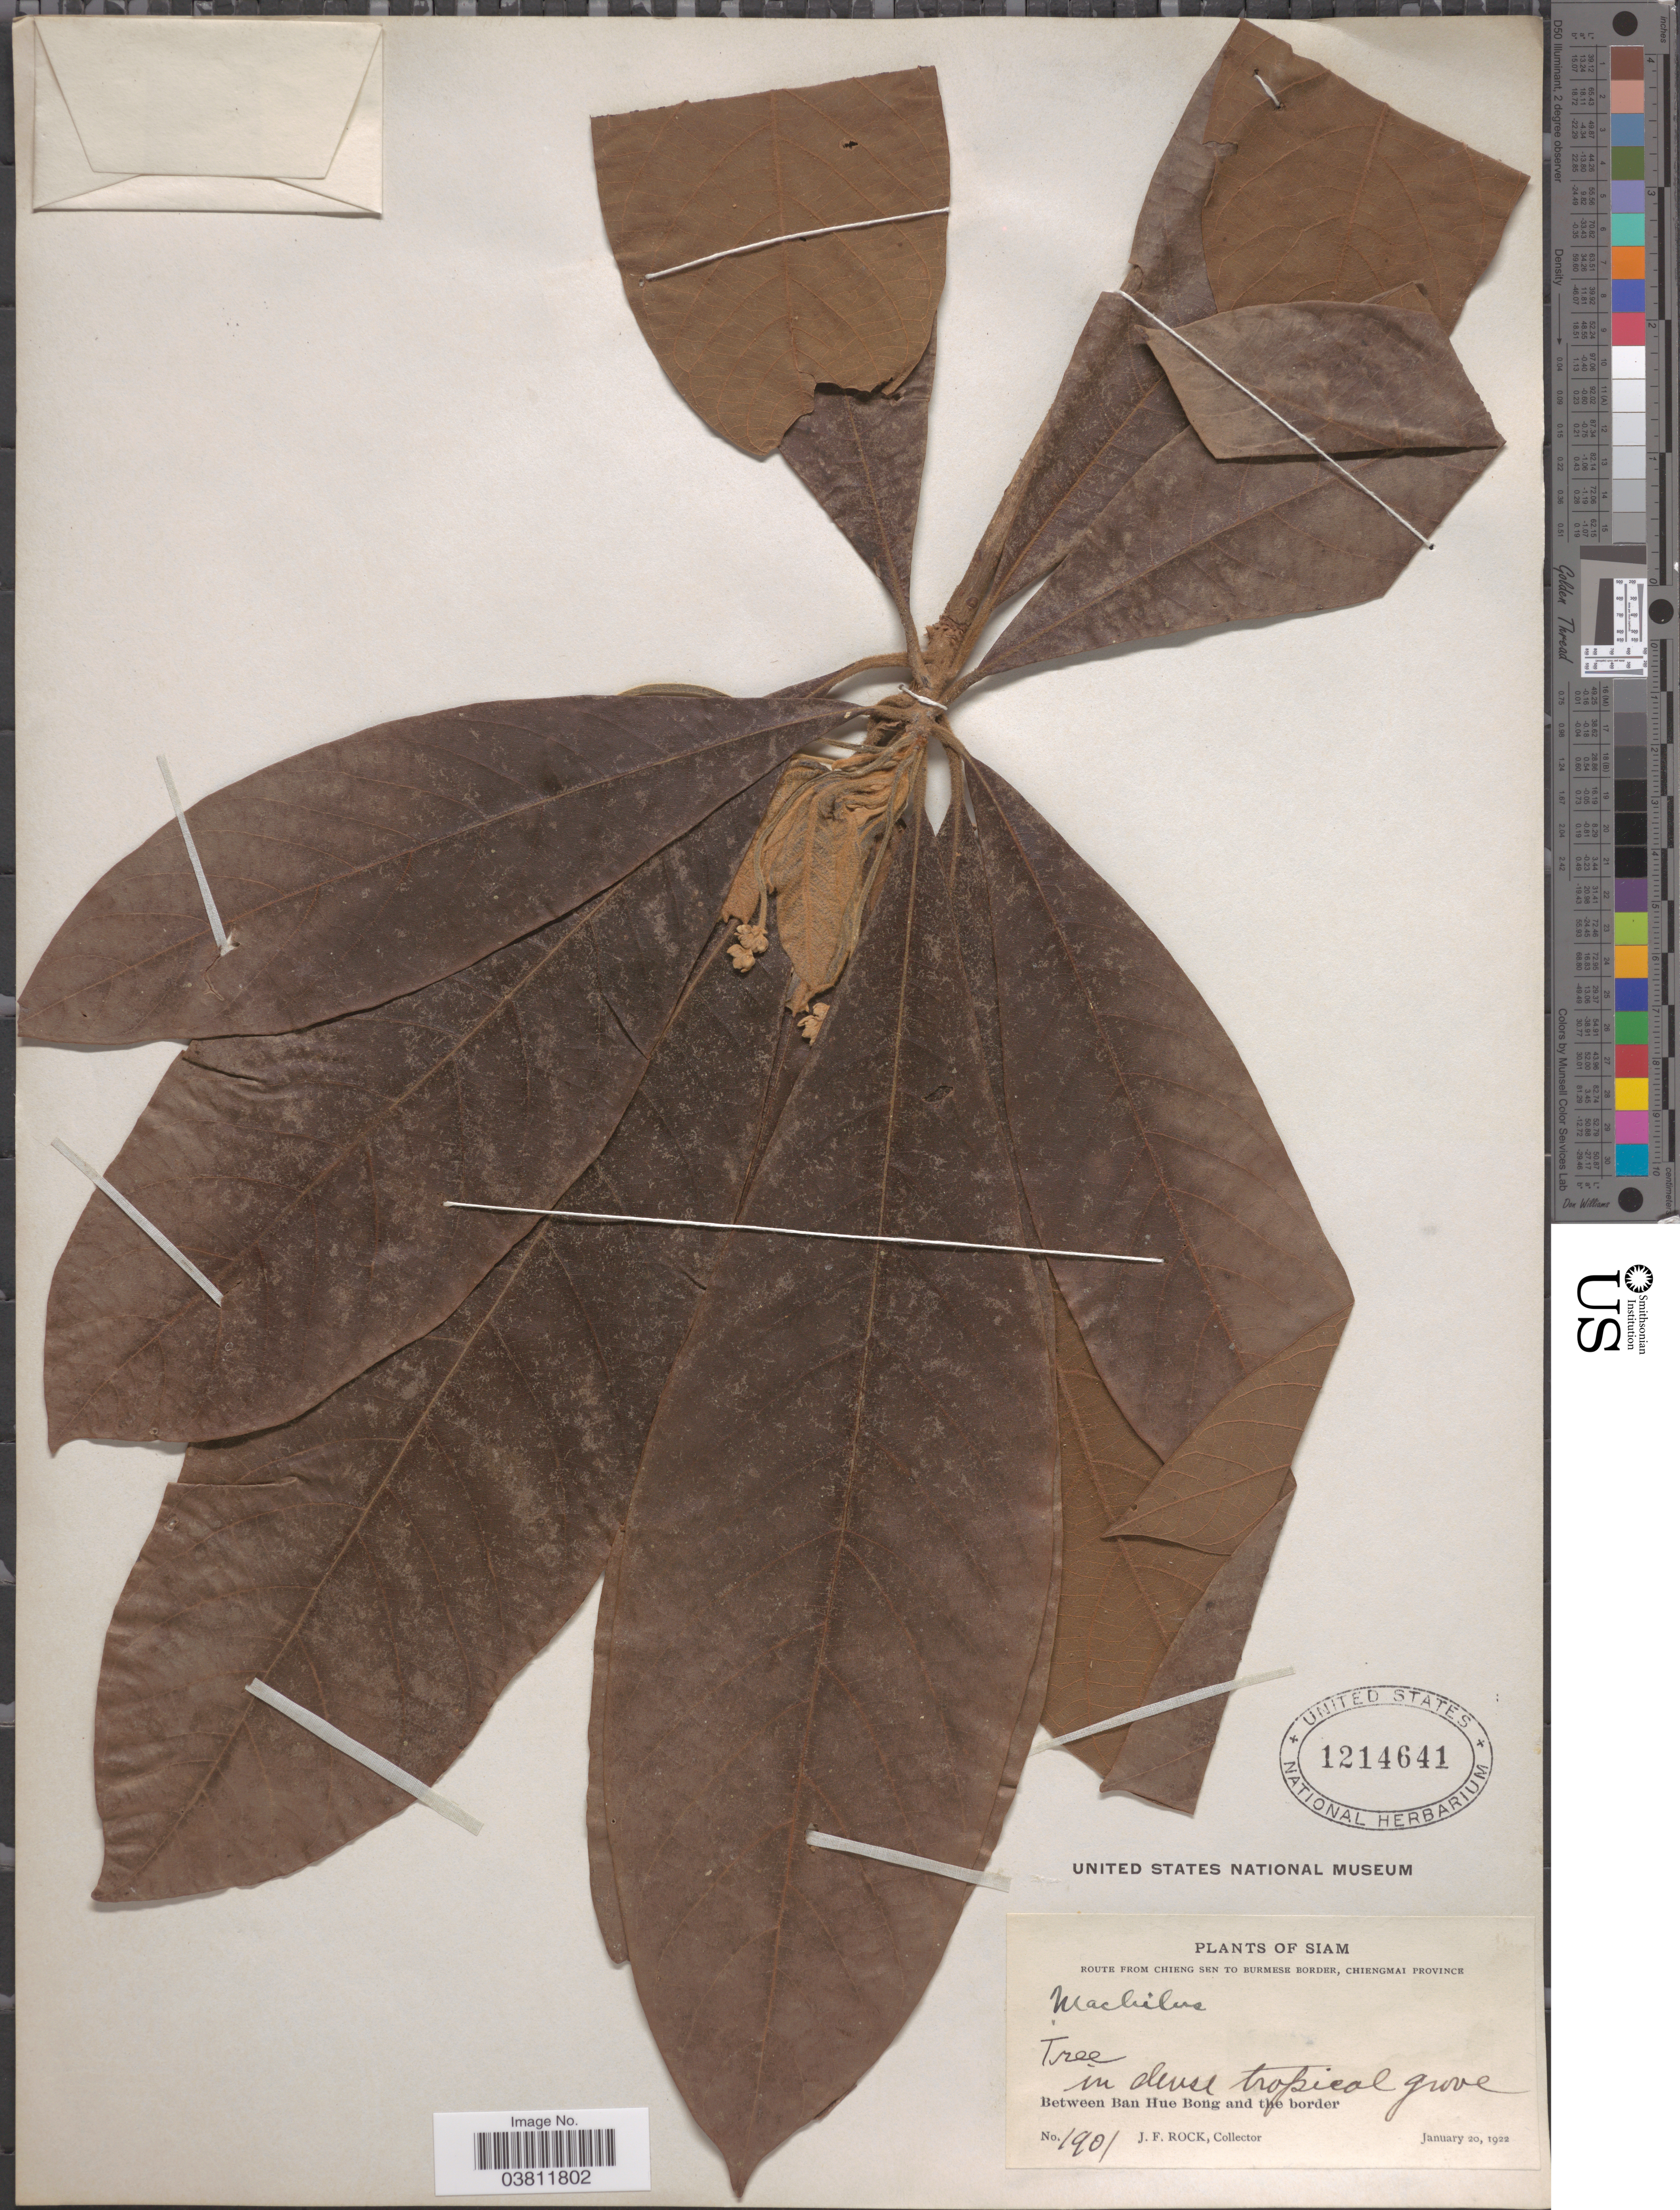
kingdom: Plantae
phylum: Tracheophyta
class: Magnoliopsida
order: Laurales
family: Lauraceae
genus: Machilus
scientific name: Machilus sp.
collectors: J. Rock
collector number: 1901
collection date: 1922-01-20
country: Thailand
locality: Siam. Between Ban Hue Bong and the border.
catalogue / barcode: US 1214641